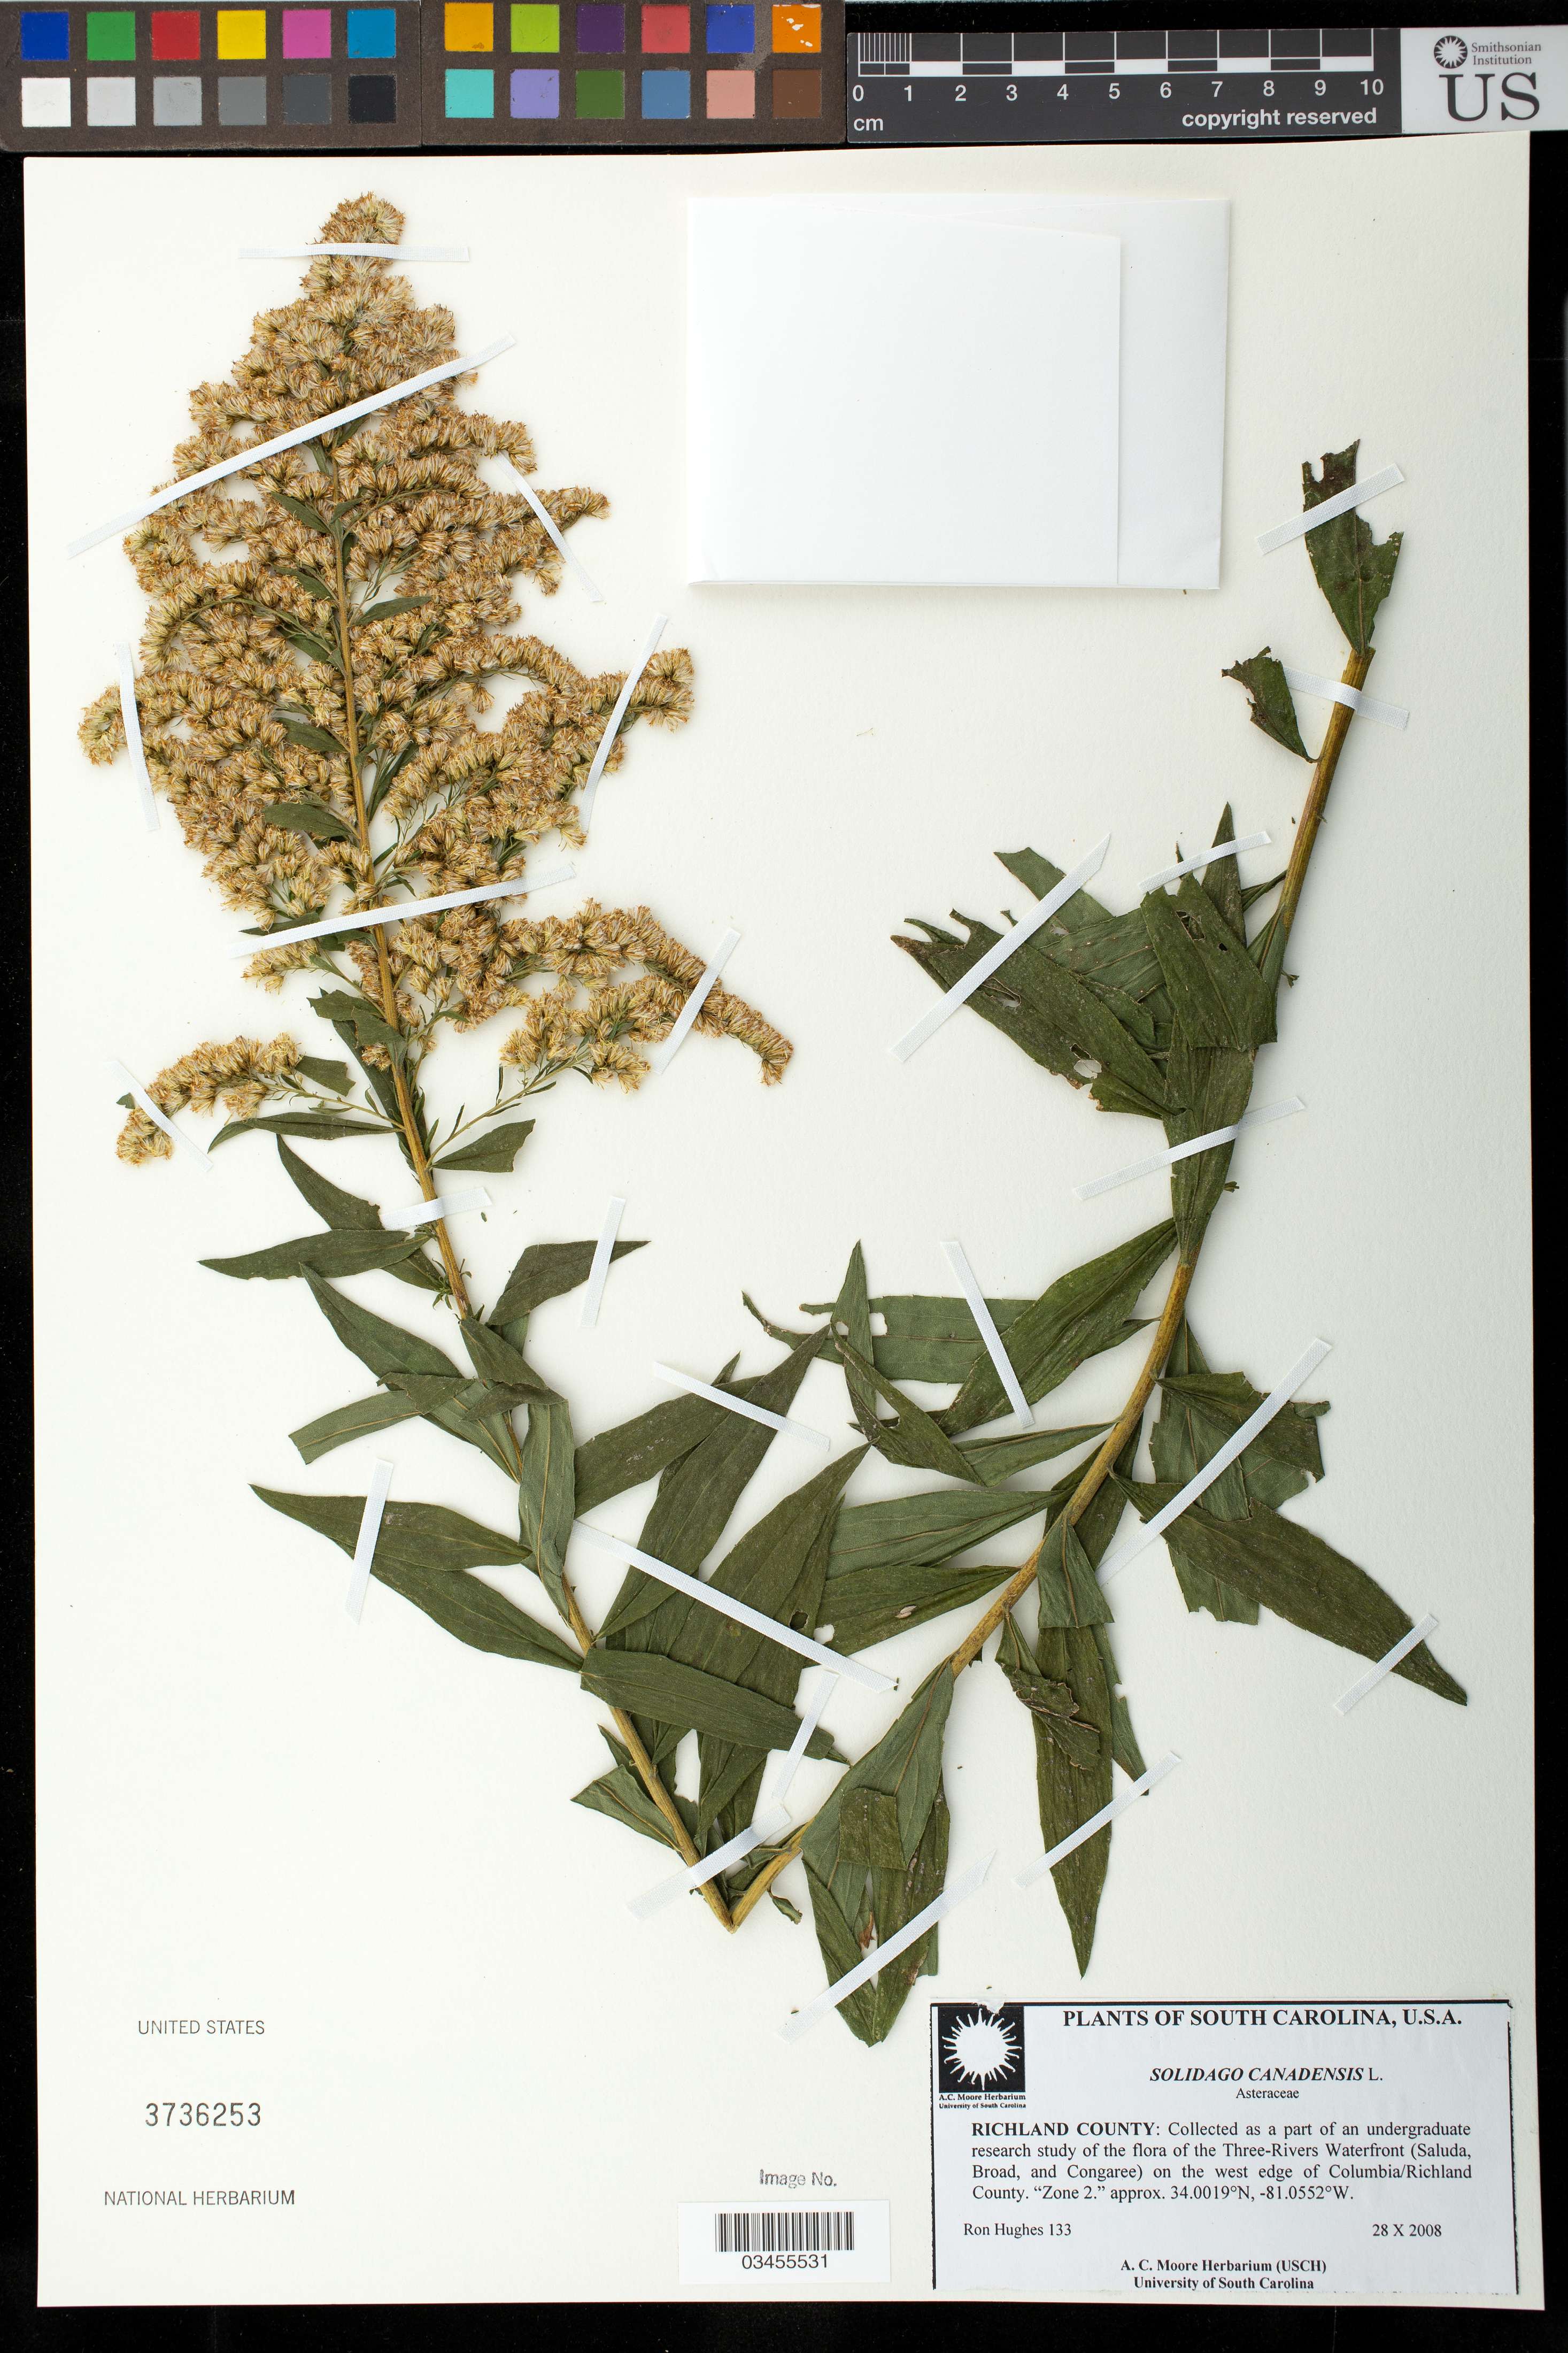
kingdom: Plantae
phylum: Tracheophyta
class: Magnoliopsida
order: Asterales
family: Asteraceae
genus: Solidago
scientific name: Solidago canadensis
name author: L.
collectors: R. Hughes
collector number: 133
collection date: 2008-10-28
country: United States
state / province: South Carolina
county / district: Richland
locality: Three-Rivers Waterfront (Saluda, Broad, and Congaree) on the west edge of Columbia/Richland County. Zone 2.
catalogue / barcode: US 3736253